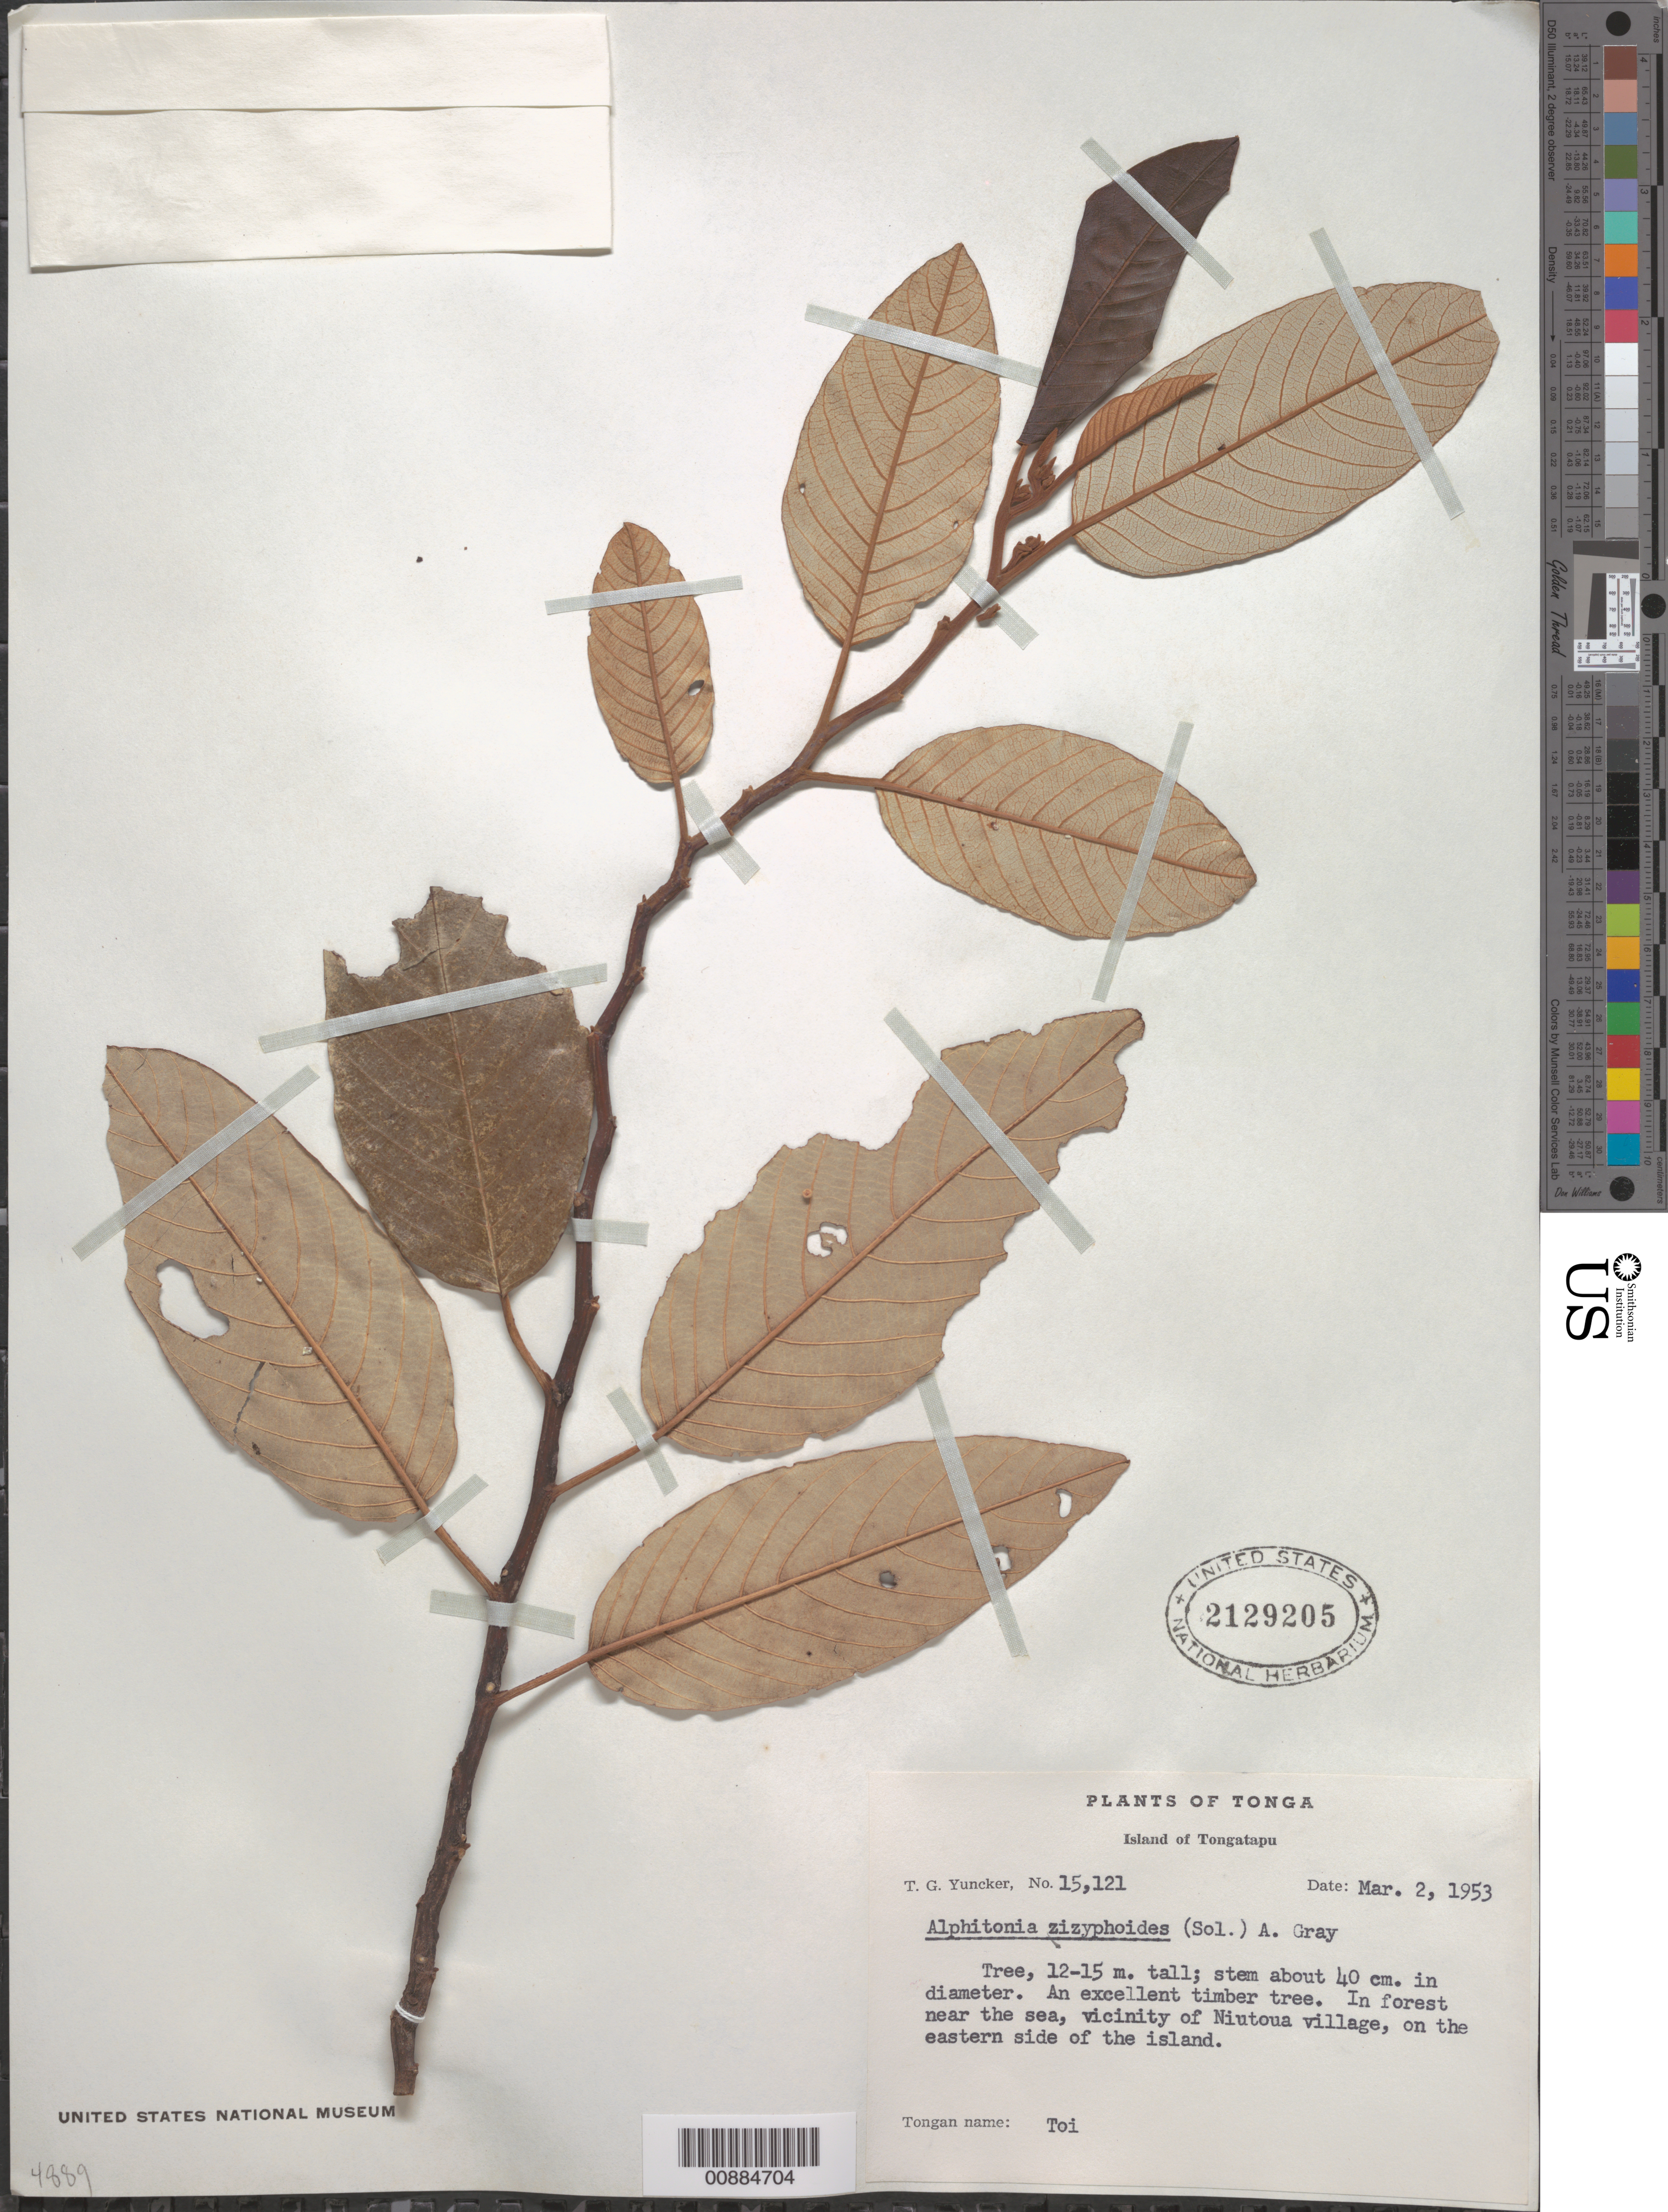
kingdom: Plantae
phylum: Tracheophyta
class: Magnoliopsida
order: Rosales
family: Rhamnaceae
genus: Alphitonia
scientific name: Alphitonia zizyphoides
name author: (Sol. ex Spreng.) A. Gray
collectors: T. G. Yuncker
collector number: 15121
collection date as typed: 02 Mar 1953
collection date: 1953-03-02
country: Tonga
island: Tongatapu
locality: In forest near the sea, vicinity of Niutoua village, on the eastern side of the island.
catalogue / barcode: US 2129205